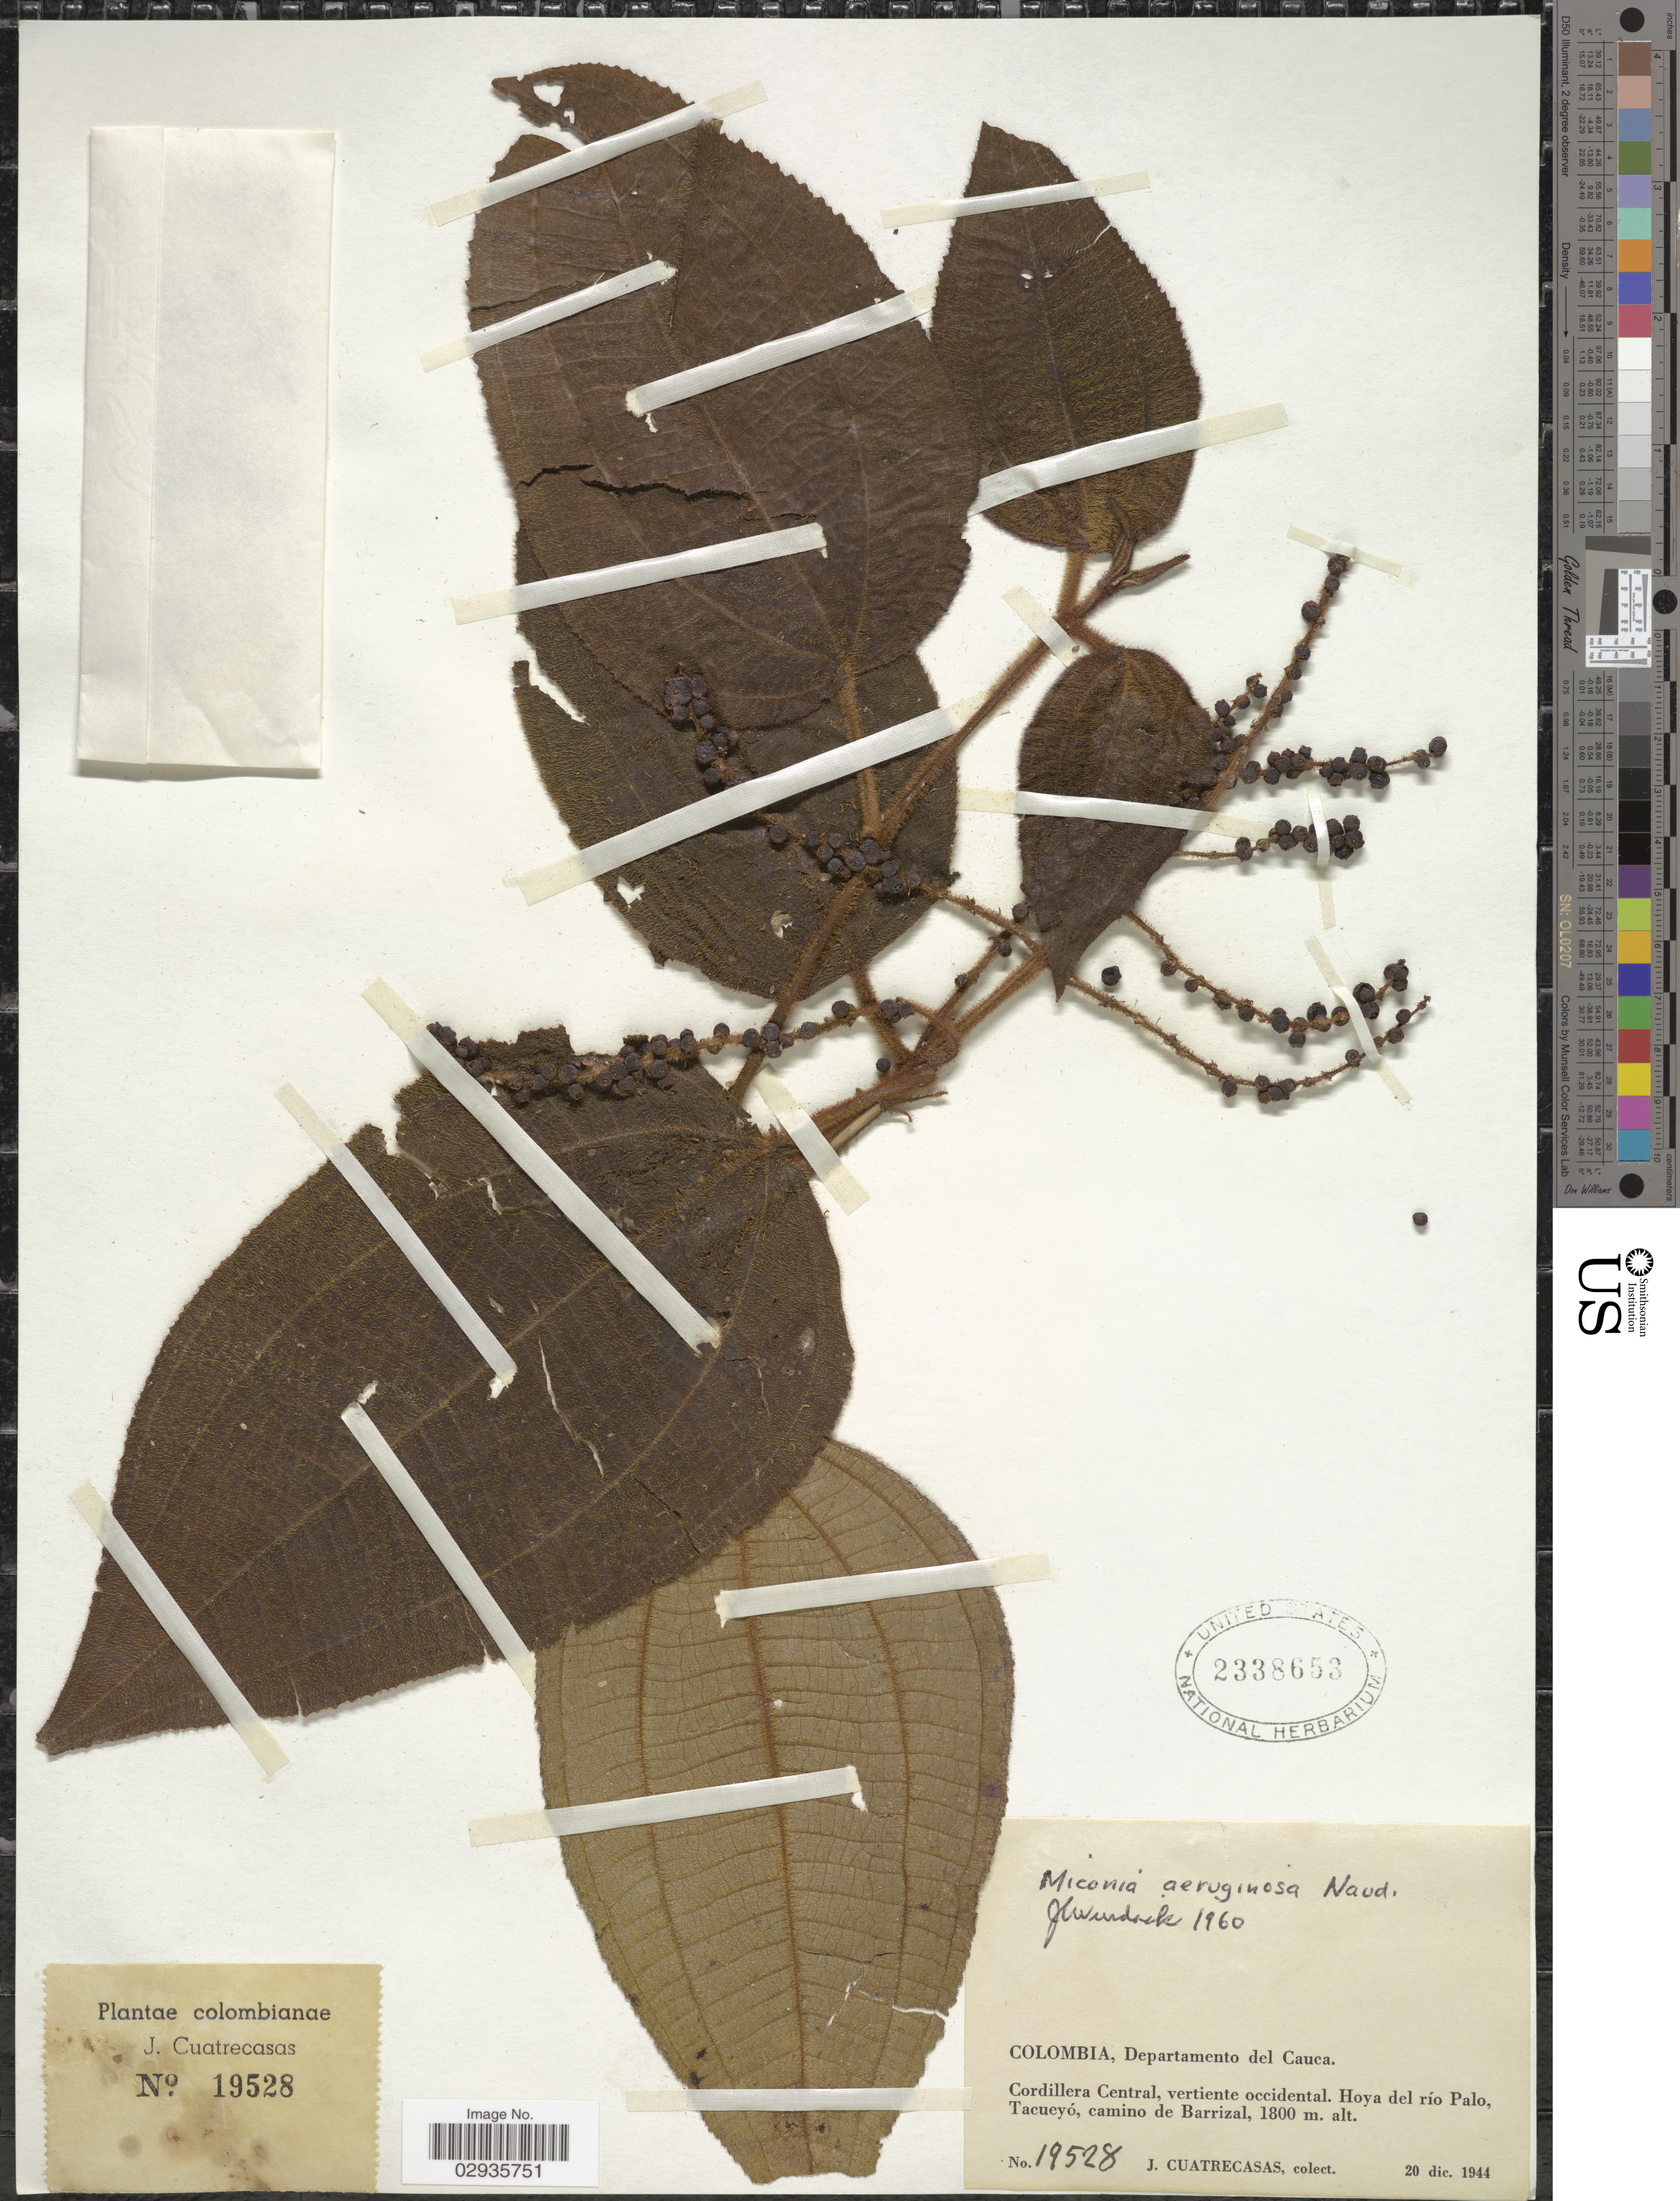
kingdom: Plantae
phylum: Tracheophyta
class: Magnoliopsida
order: Myrtales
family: Melastomataceae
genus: Miconia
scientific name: Miconia aeruginosa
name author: Naudin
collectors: J. Cuatrecasas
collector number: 19528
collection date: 1944-12-20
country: Colombia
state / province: Cauca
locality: Departamento del Cauca. Cordillera Central, vertiente occidental. Hoya del río Palo, Tacueyó, camino de Barrizal.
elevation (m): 1800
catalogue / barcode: US 2338653